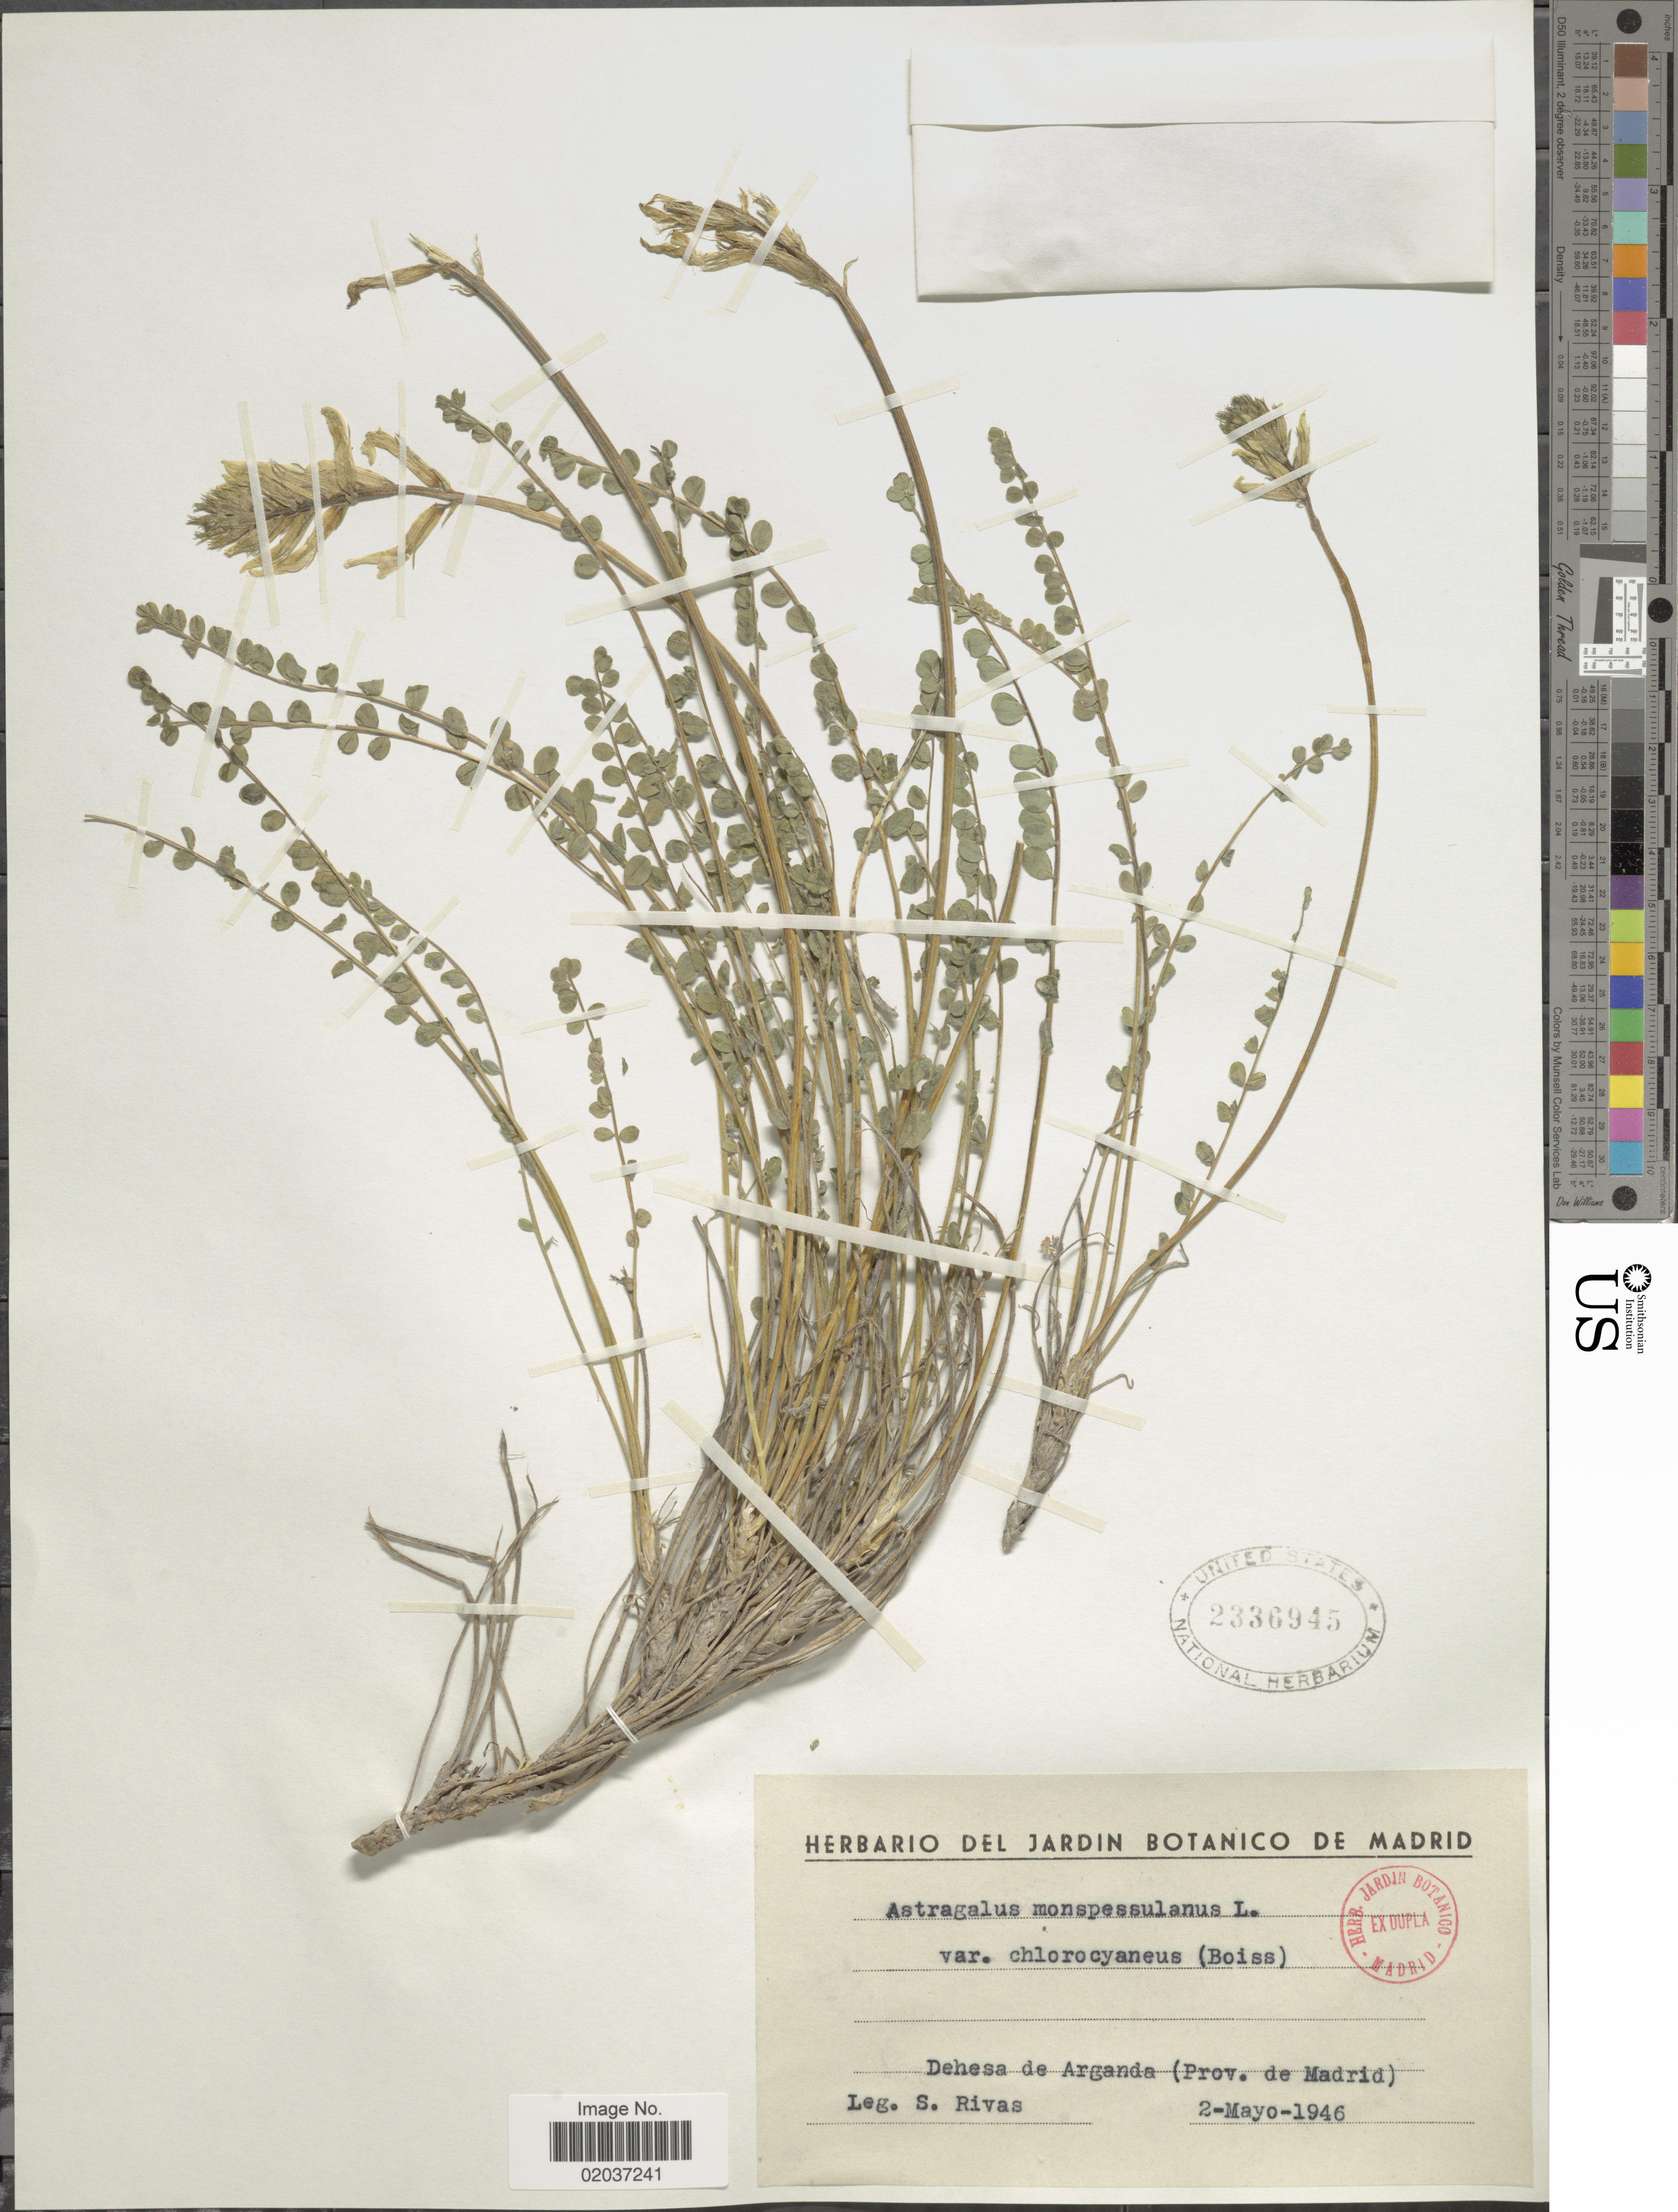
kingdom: Plantae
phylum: Tracheophyta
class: Magnoliopsida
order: Fabales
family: Fabaceae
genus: Astragalus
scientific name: Astragalus monspessulanus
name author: L.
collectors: S. Rivas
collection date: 1946-05-02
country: Spain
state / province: Madrid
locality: Dehesa de Arganda (Prov. de Madrid).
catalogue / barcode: US 2336945